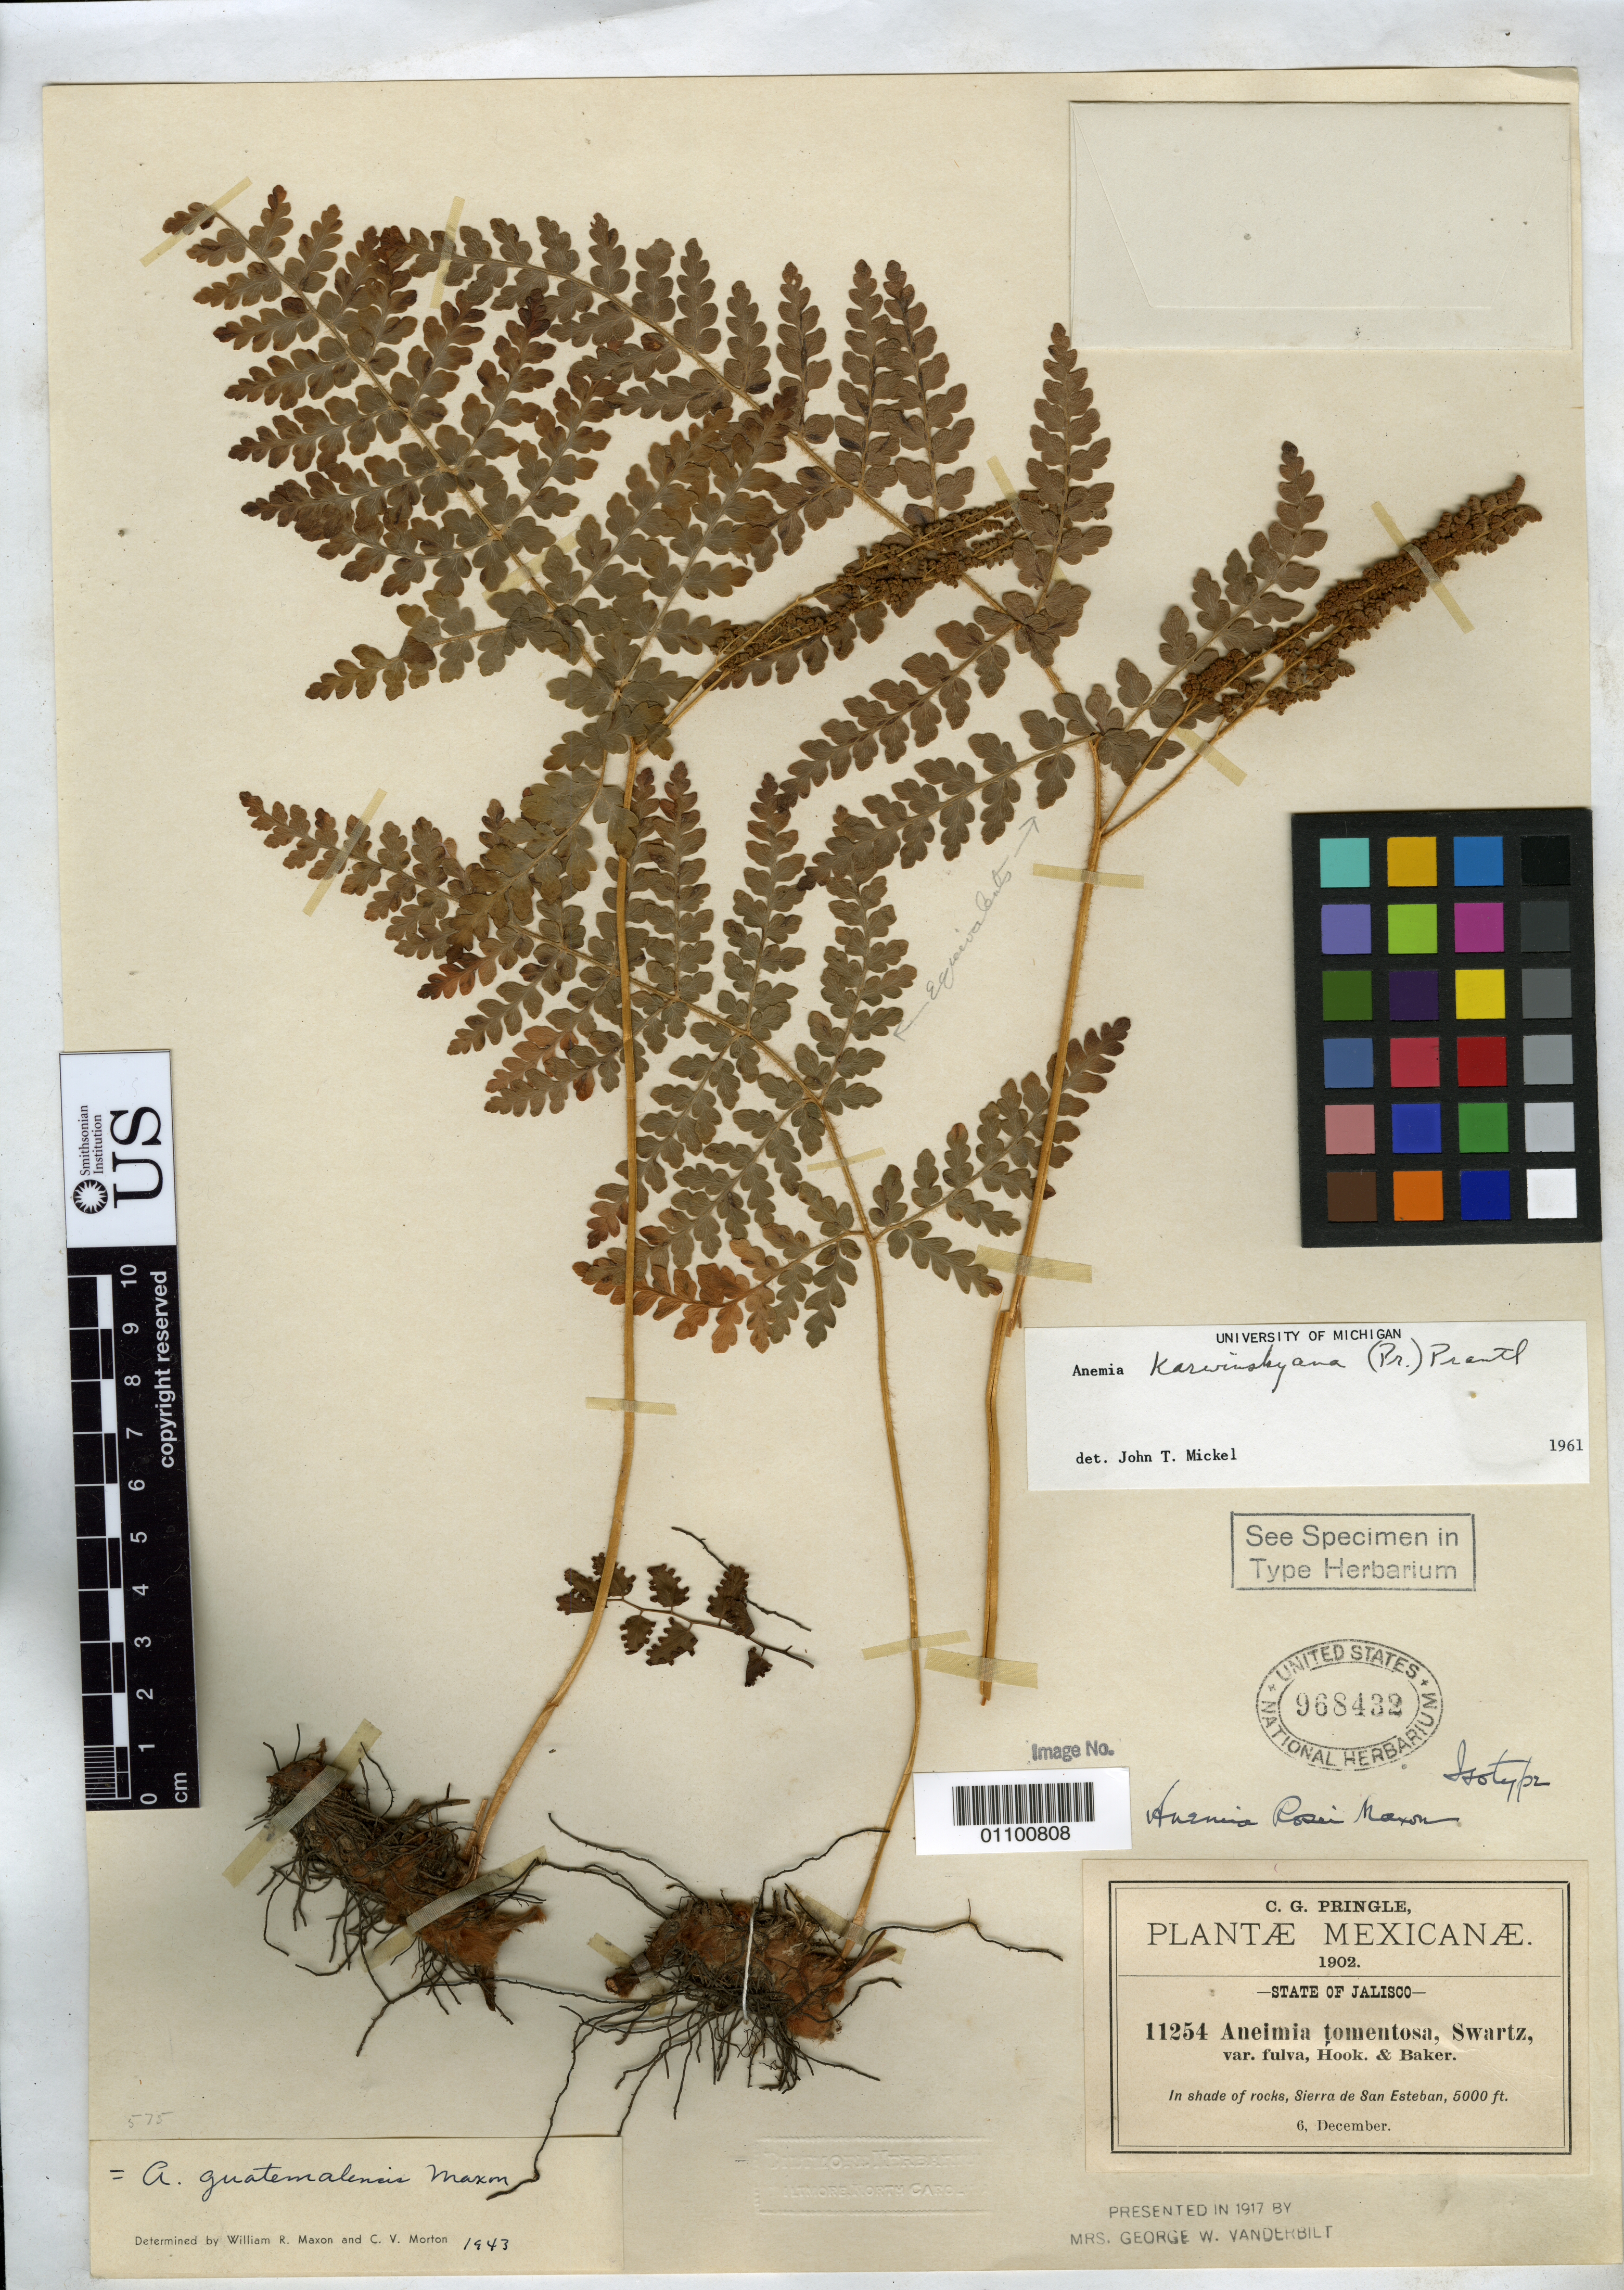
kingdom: Plantae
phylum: Tracheophyta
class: Polypodiopsida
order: Schizaeales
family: Anemiaceae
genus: Anemia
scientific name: Anemia rosei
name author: Maxon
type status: Isotype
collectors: C. G. Pringle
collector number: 11254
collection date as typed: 06 Dec 1902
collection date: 1902-12-06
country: Mexico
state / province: Jalisco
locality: Sierra de San Esteban.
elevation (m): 1524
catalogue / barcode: US 968432